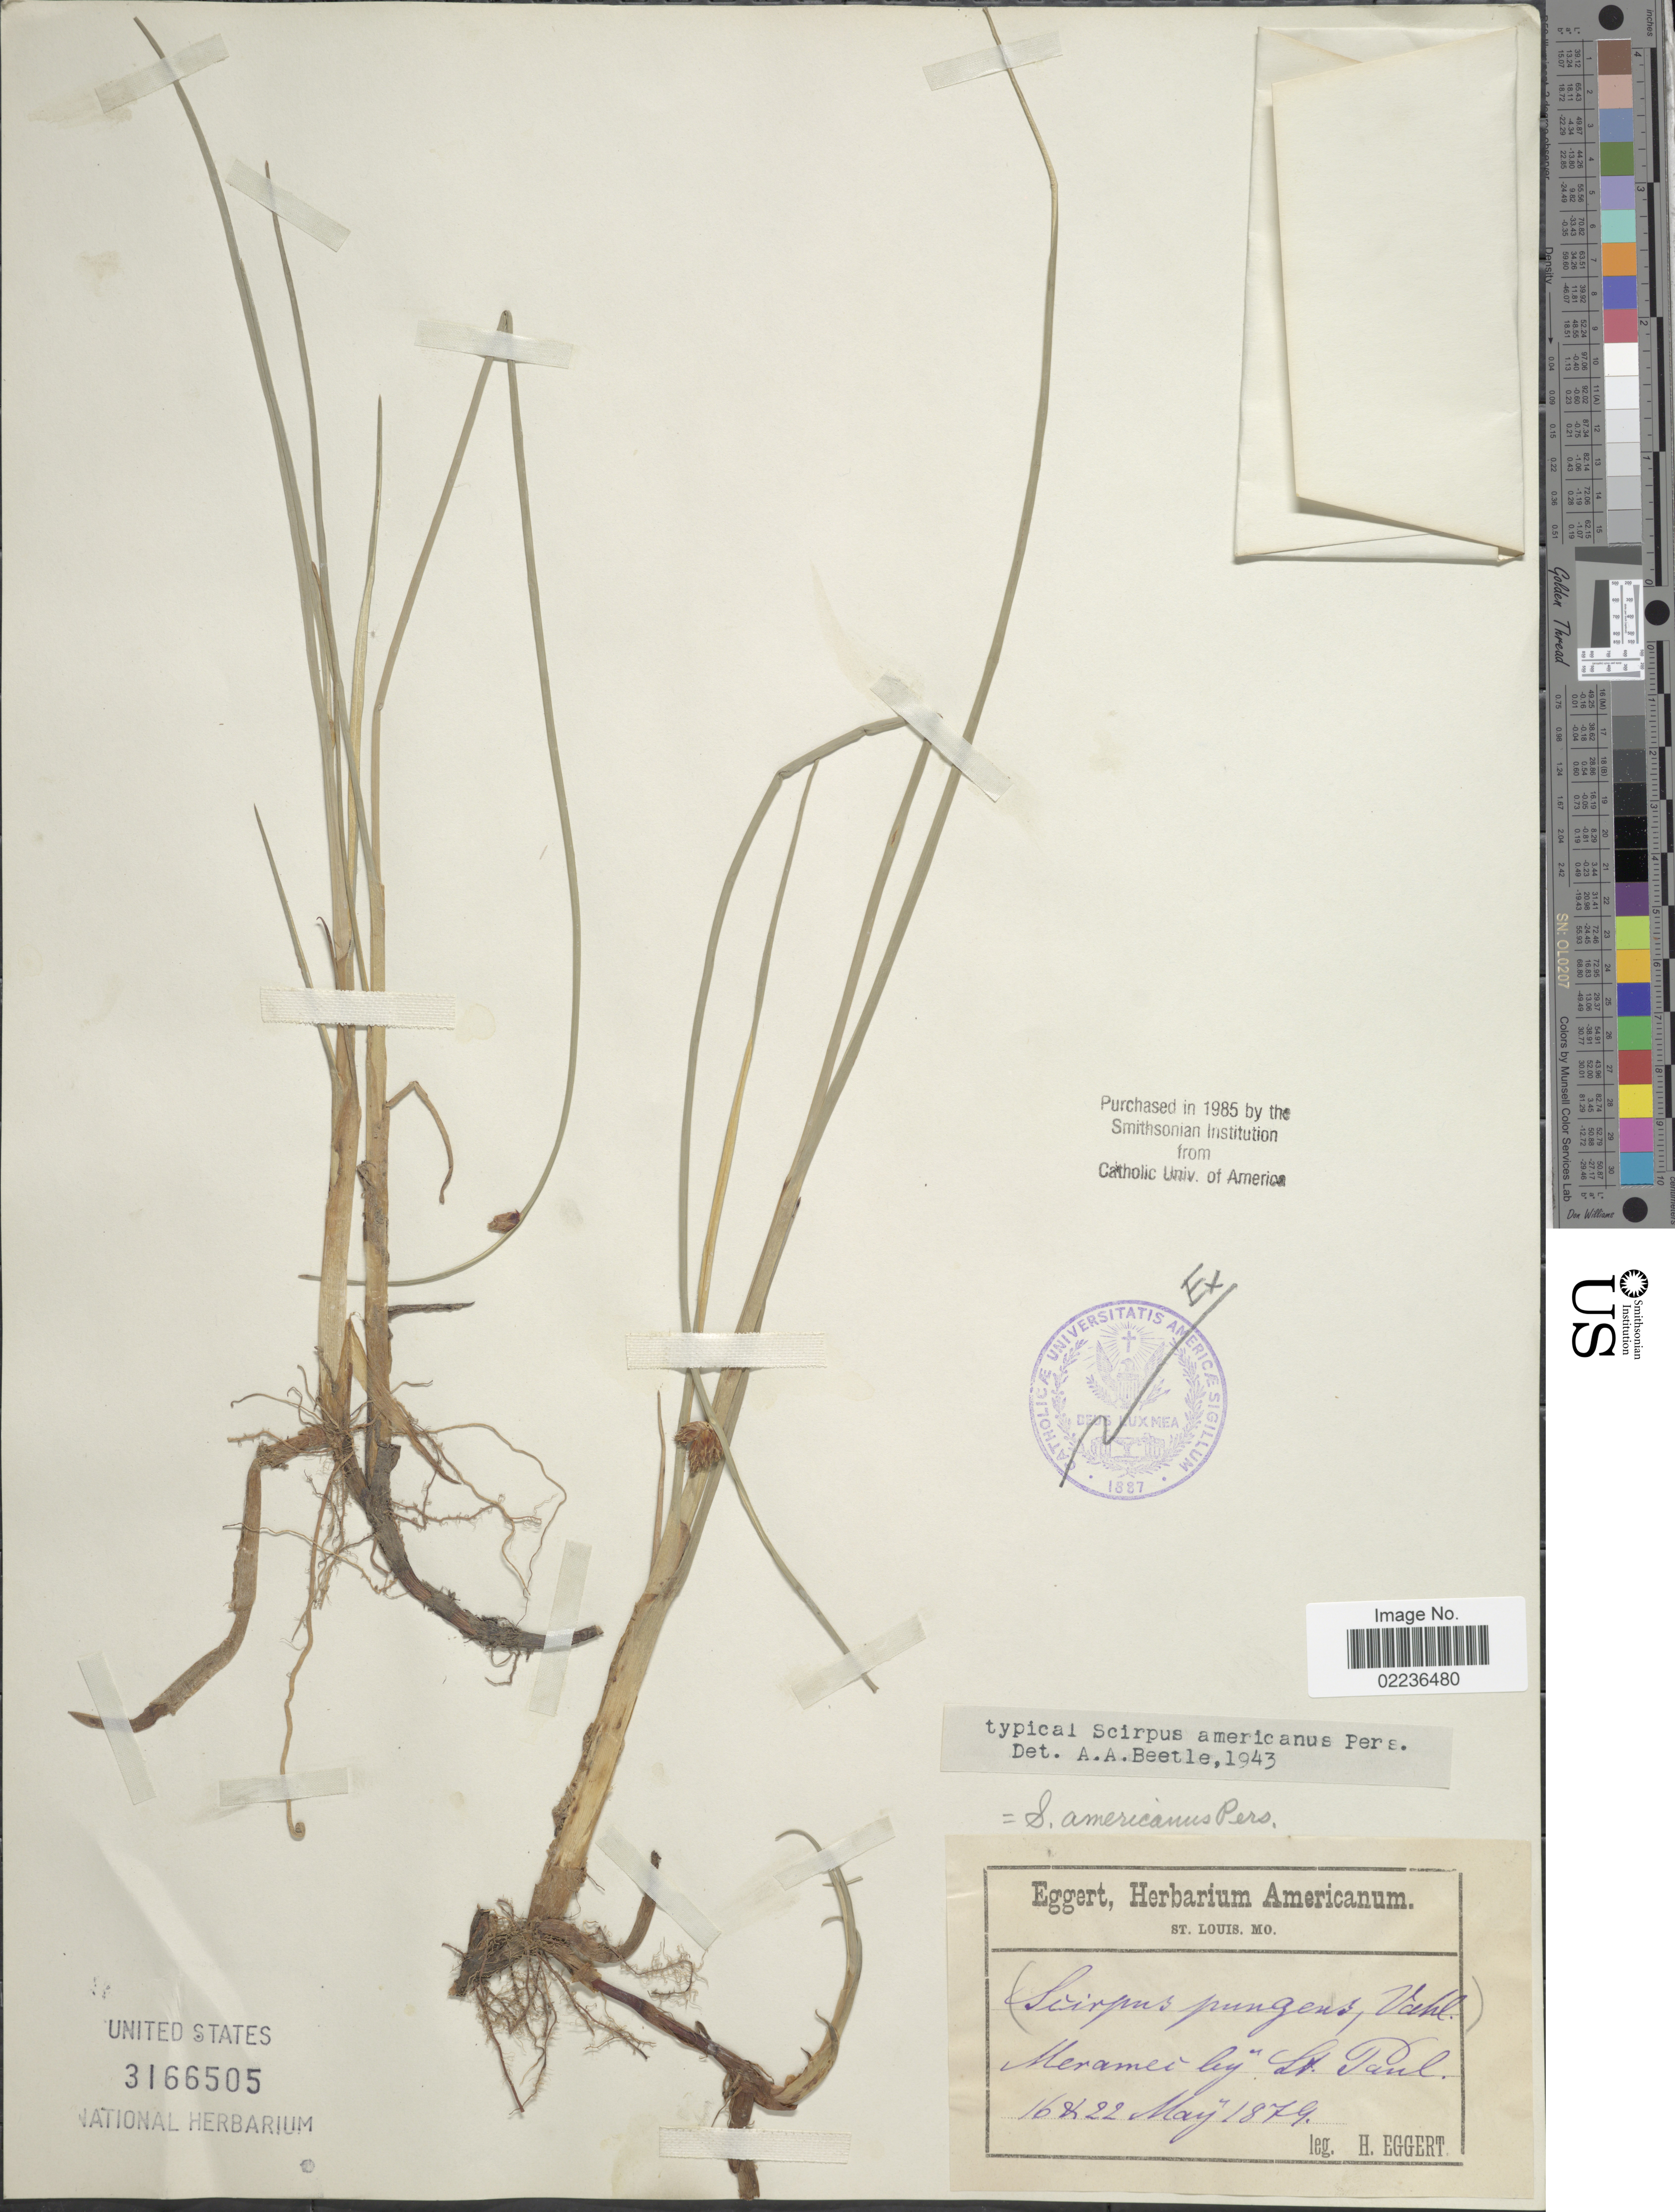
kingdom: Plantae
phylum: Tracheophyta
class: Liliopsida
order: Poales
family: Cyperaceae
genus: Schoenoplectus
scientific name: Schoenoplectus pungens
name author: (Vahl) Palla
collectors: H. Eggert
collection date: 1879-05-16/1879-05-22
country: United States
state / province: Missouri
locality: Meramec by St. Paul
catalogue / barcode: US 3166505